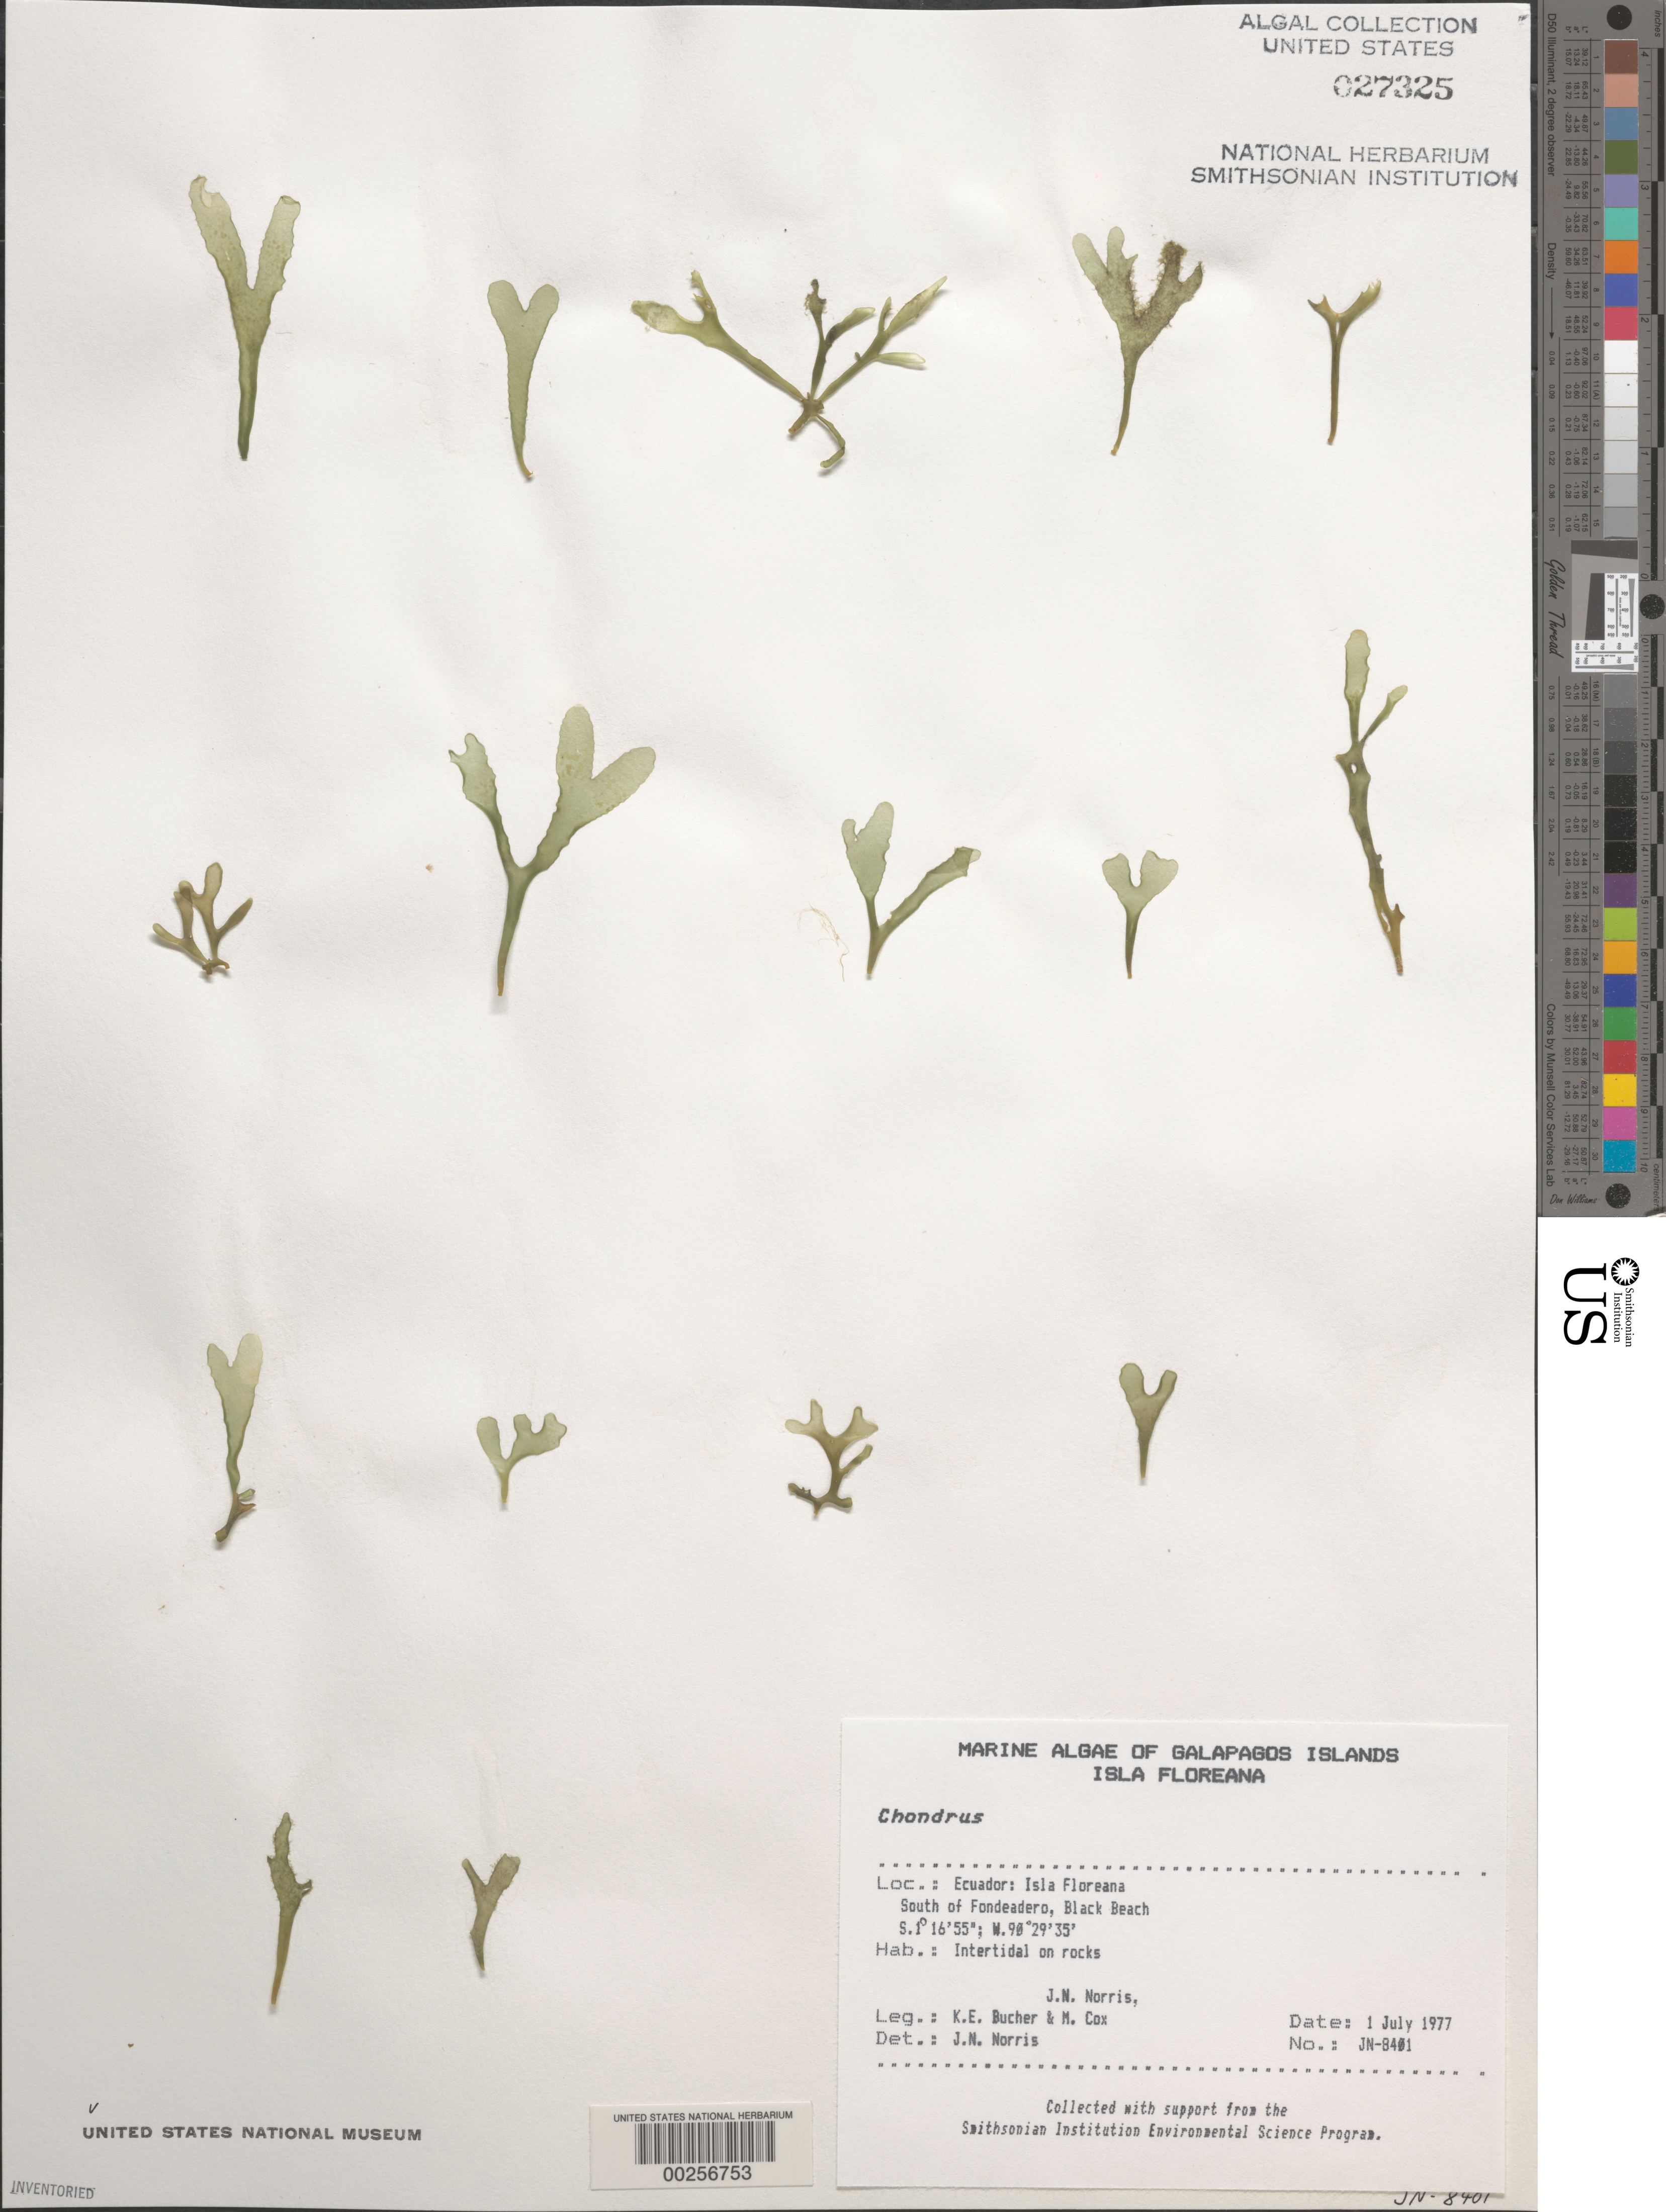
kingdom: Plantae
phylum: Rhodophyta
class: Florideophyceae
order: Gigartinales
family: Gigartinaceae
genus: Chondrus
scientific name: Chondrus sp.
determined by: Norris, James N.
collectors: J. N. Norris, K. E. Bucher & M. Cox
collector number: JN-8401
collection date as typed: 01 Jul 1977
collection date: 1977-07-01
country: Ecuador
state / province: Colón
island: Floreana [Charles, Santa Maria]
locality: Black Beach south of Fondeadero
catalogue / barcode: US 27325